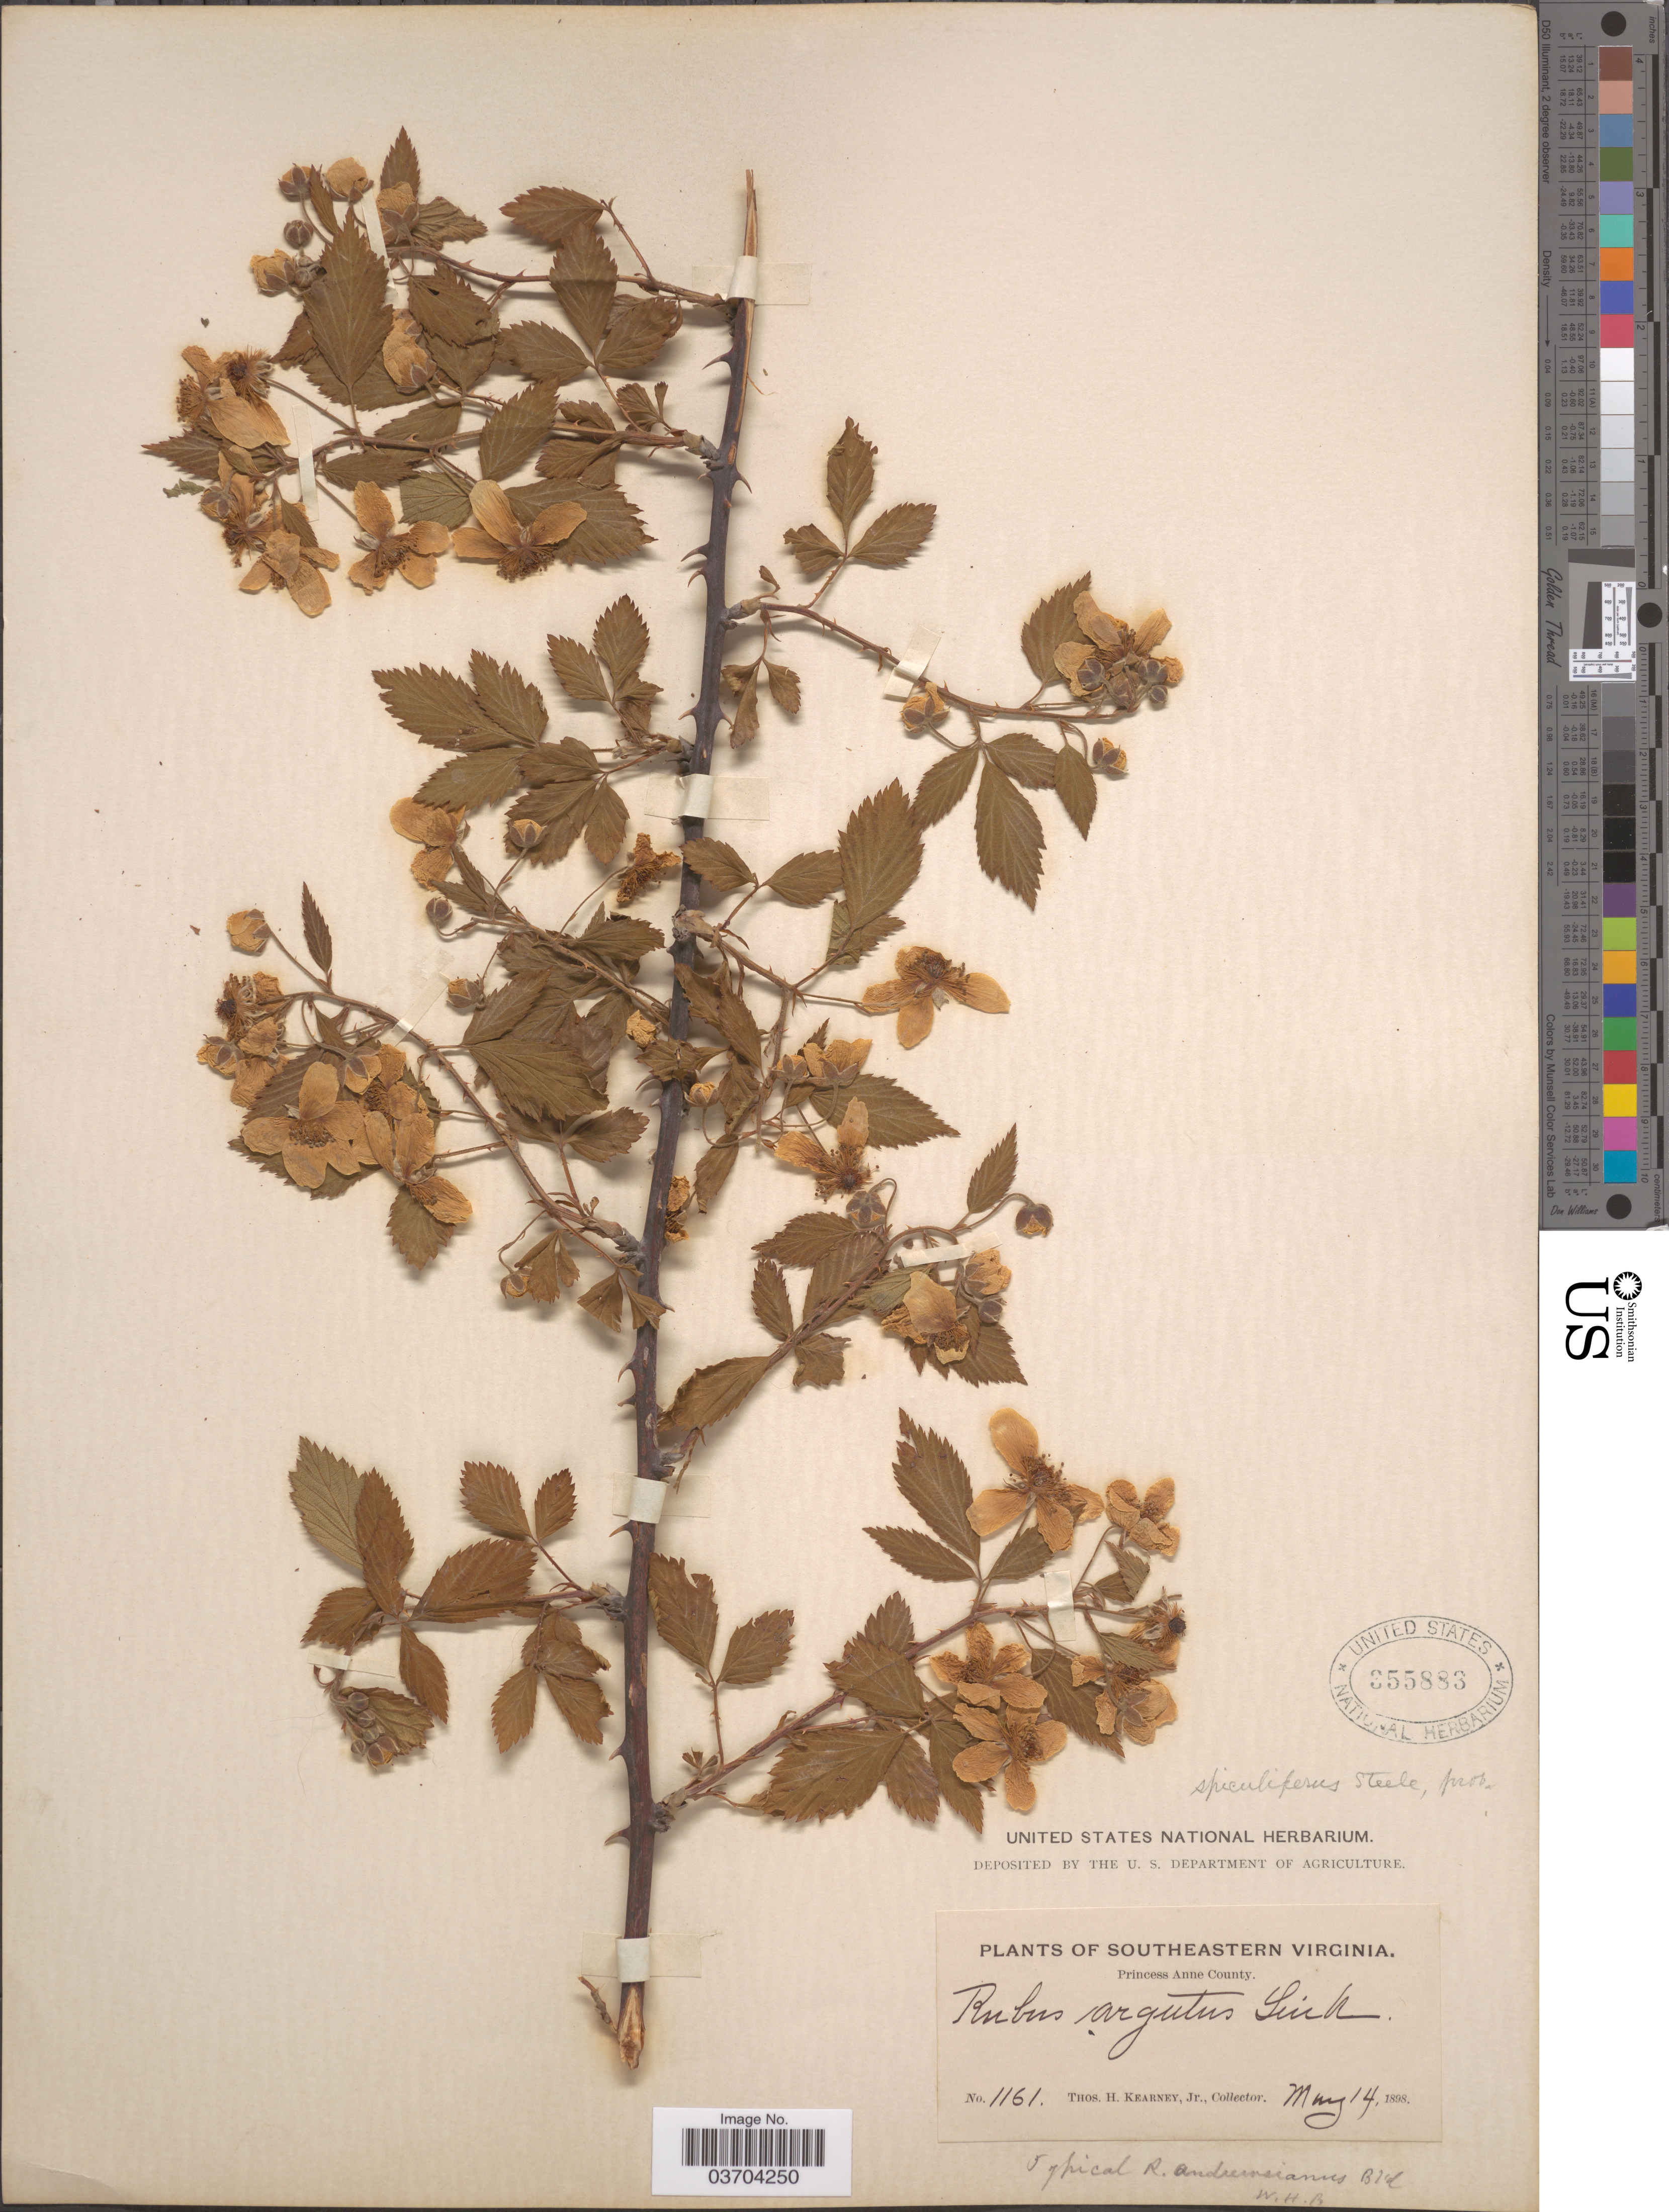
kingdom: Plantae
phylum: Tracheophyta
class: Magnoliopsida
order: Rosales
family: Rosaceae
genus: Rubus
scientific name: Rubus argutus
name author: Link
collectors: T. H. Kearney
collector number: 1161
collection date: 1898-05-14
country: United States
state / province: Virginia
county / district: City of Virginia Beach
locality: Southeastern Virginia. Princess Anne County.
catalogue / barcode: US 355883